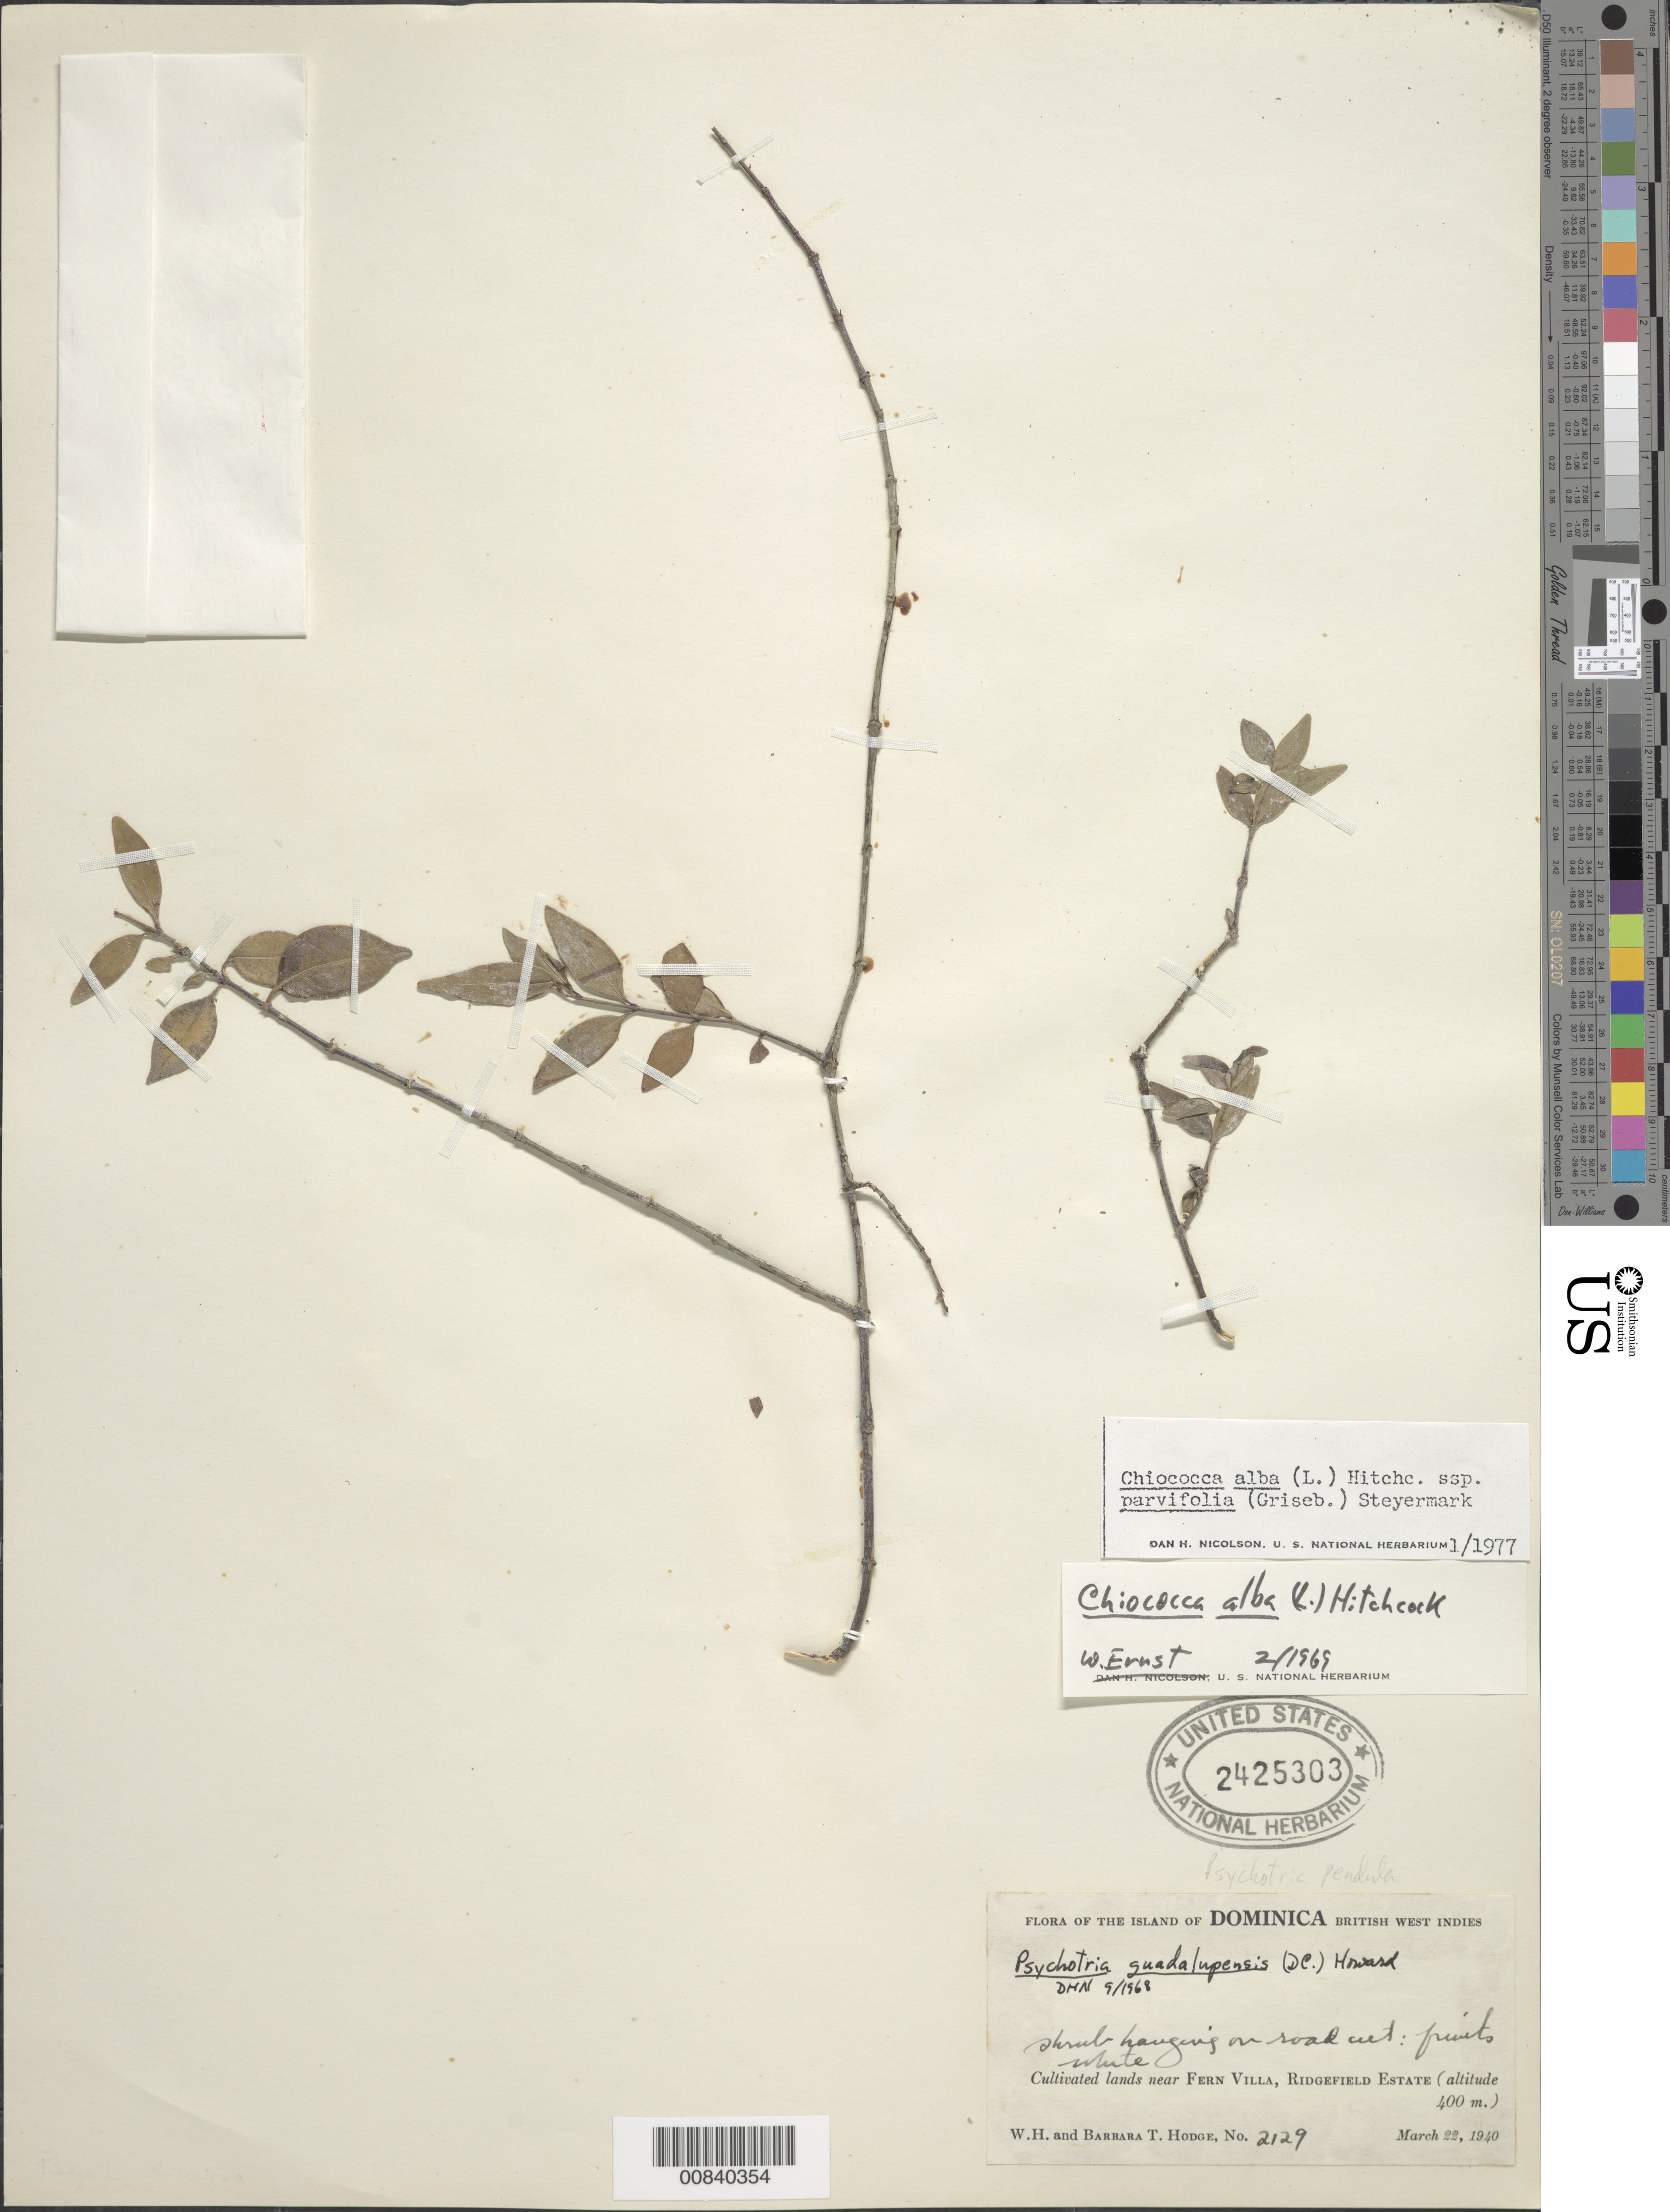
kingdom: Plantae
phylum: Tracheophyta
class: Magnoliopsida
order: Gentianales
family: Rubiaceae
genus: Chiococca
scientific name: Chiococca alba subsp. alba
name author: (L.) Hitchc.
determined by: Nicolson, Dan H.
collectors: W. Hodge & B. Hodge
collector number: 2129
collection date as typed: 22 Mar 1940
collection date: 1940-03-22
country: Dominica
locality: Cultivated lands near Fern Villa, Ridgefield Estate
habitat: Hanging on road cut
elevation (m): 400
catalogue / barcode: US 2425303